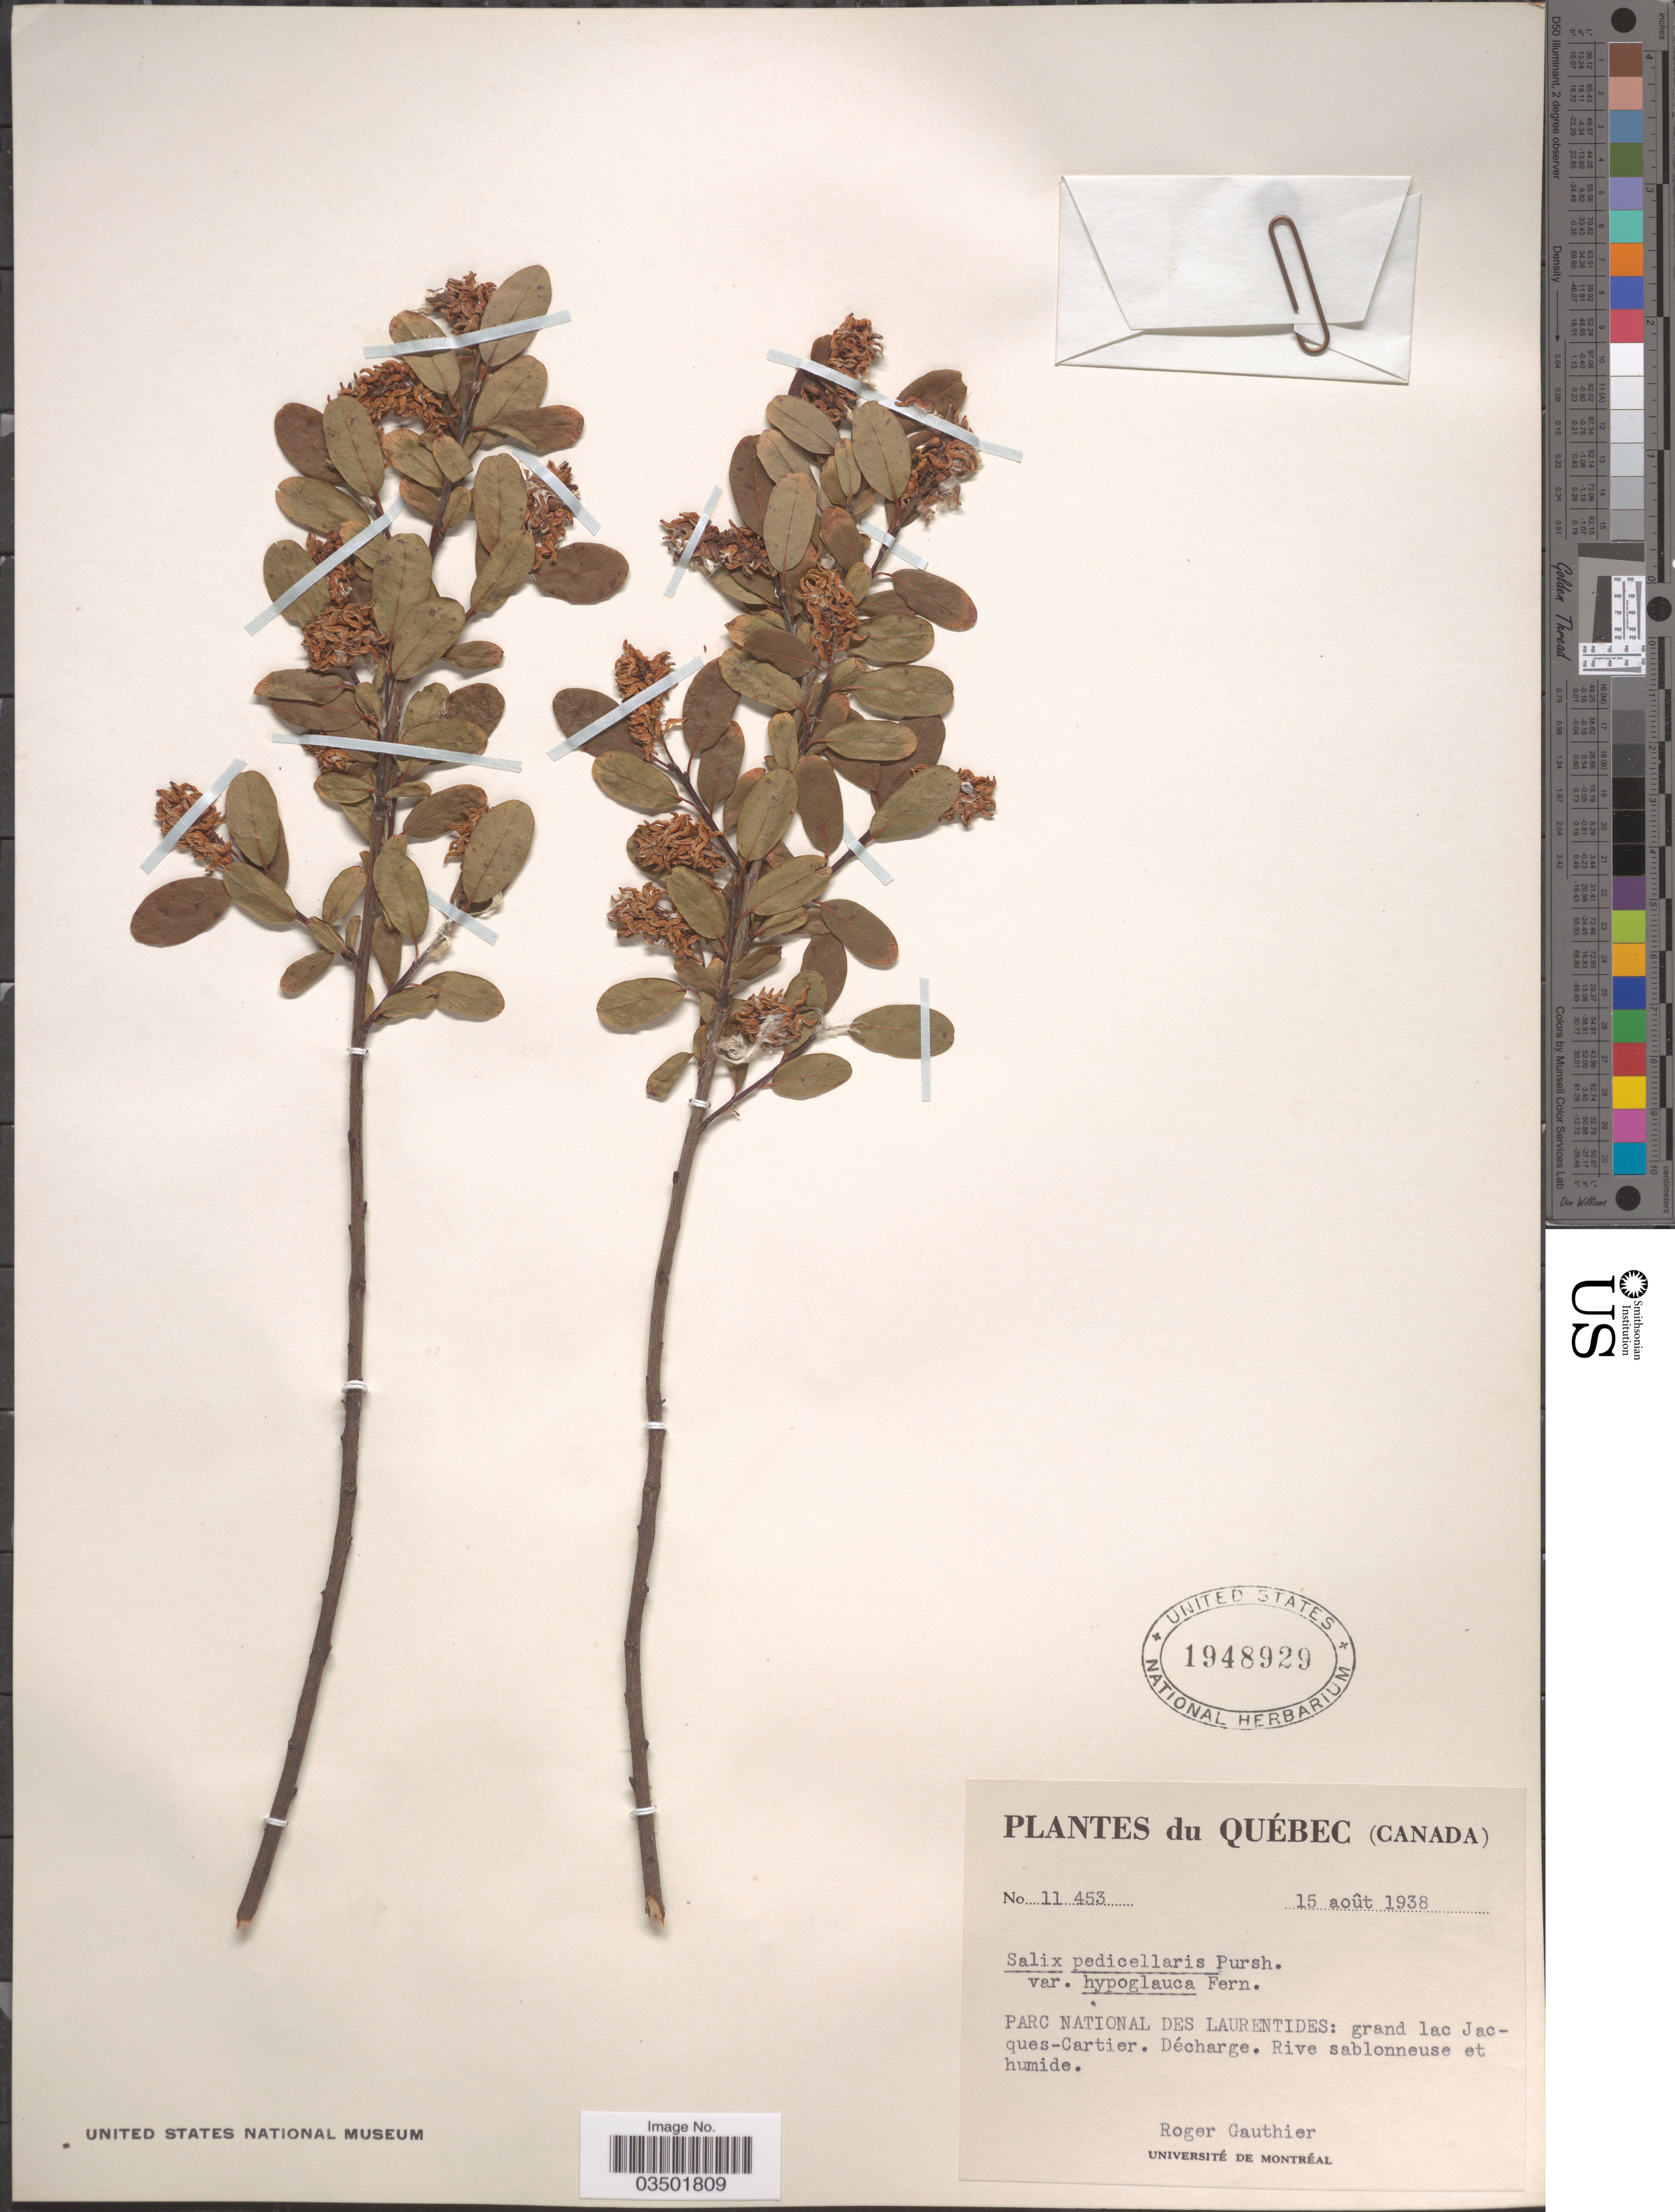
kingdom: Plantae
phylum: Tracheophyta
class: Magnoliopsida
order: Malpighiales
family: Salicaceae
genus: Salix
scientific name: Salix pedicellaris var. hypoglauca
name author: Fernald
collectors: R. Gauthier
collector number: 11453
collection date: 1938-08-15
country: Canada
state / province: Quebec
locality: Parc National des Laurentides: grand lac Jacques-Cartier. Décharge. Rive sablonneuse et humide.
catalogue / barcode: US 1948929